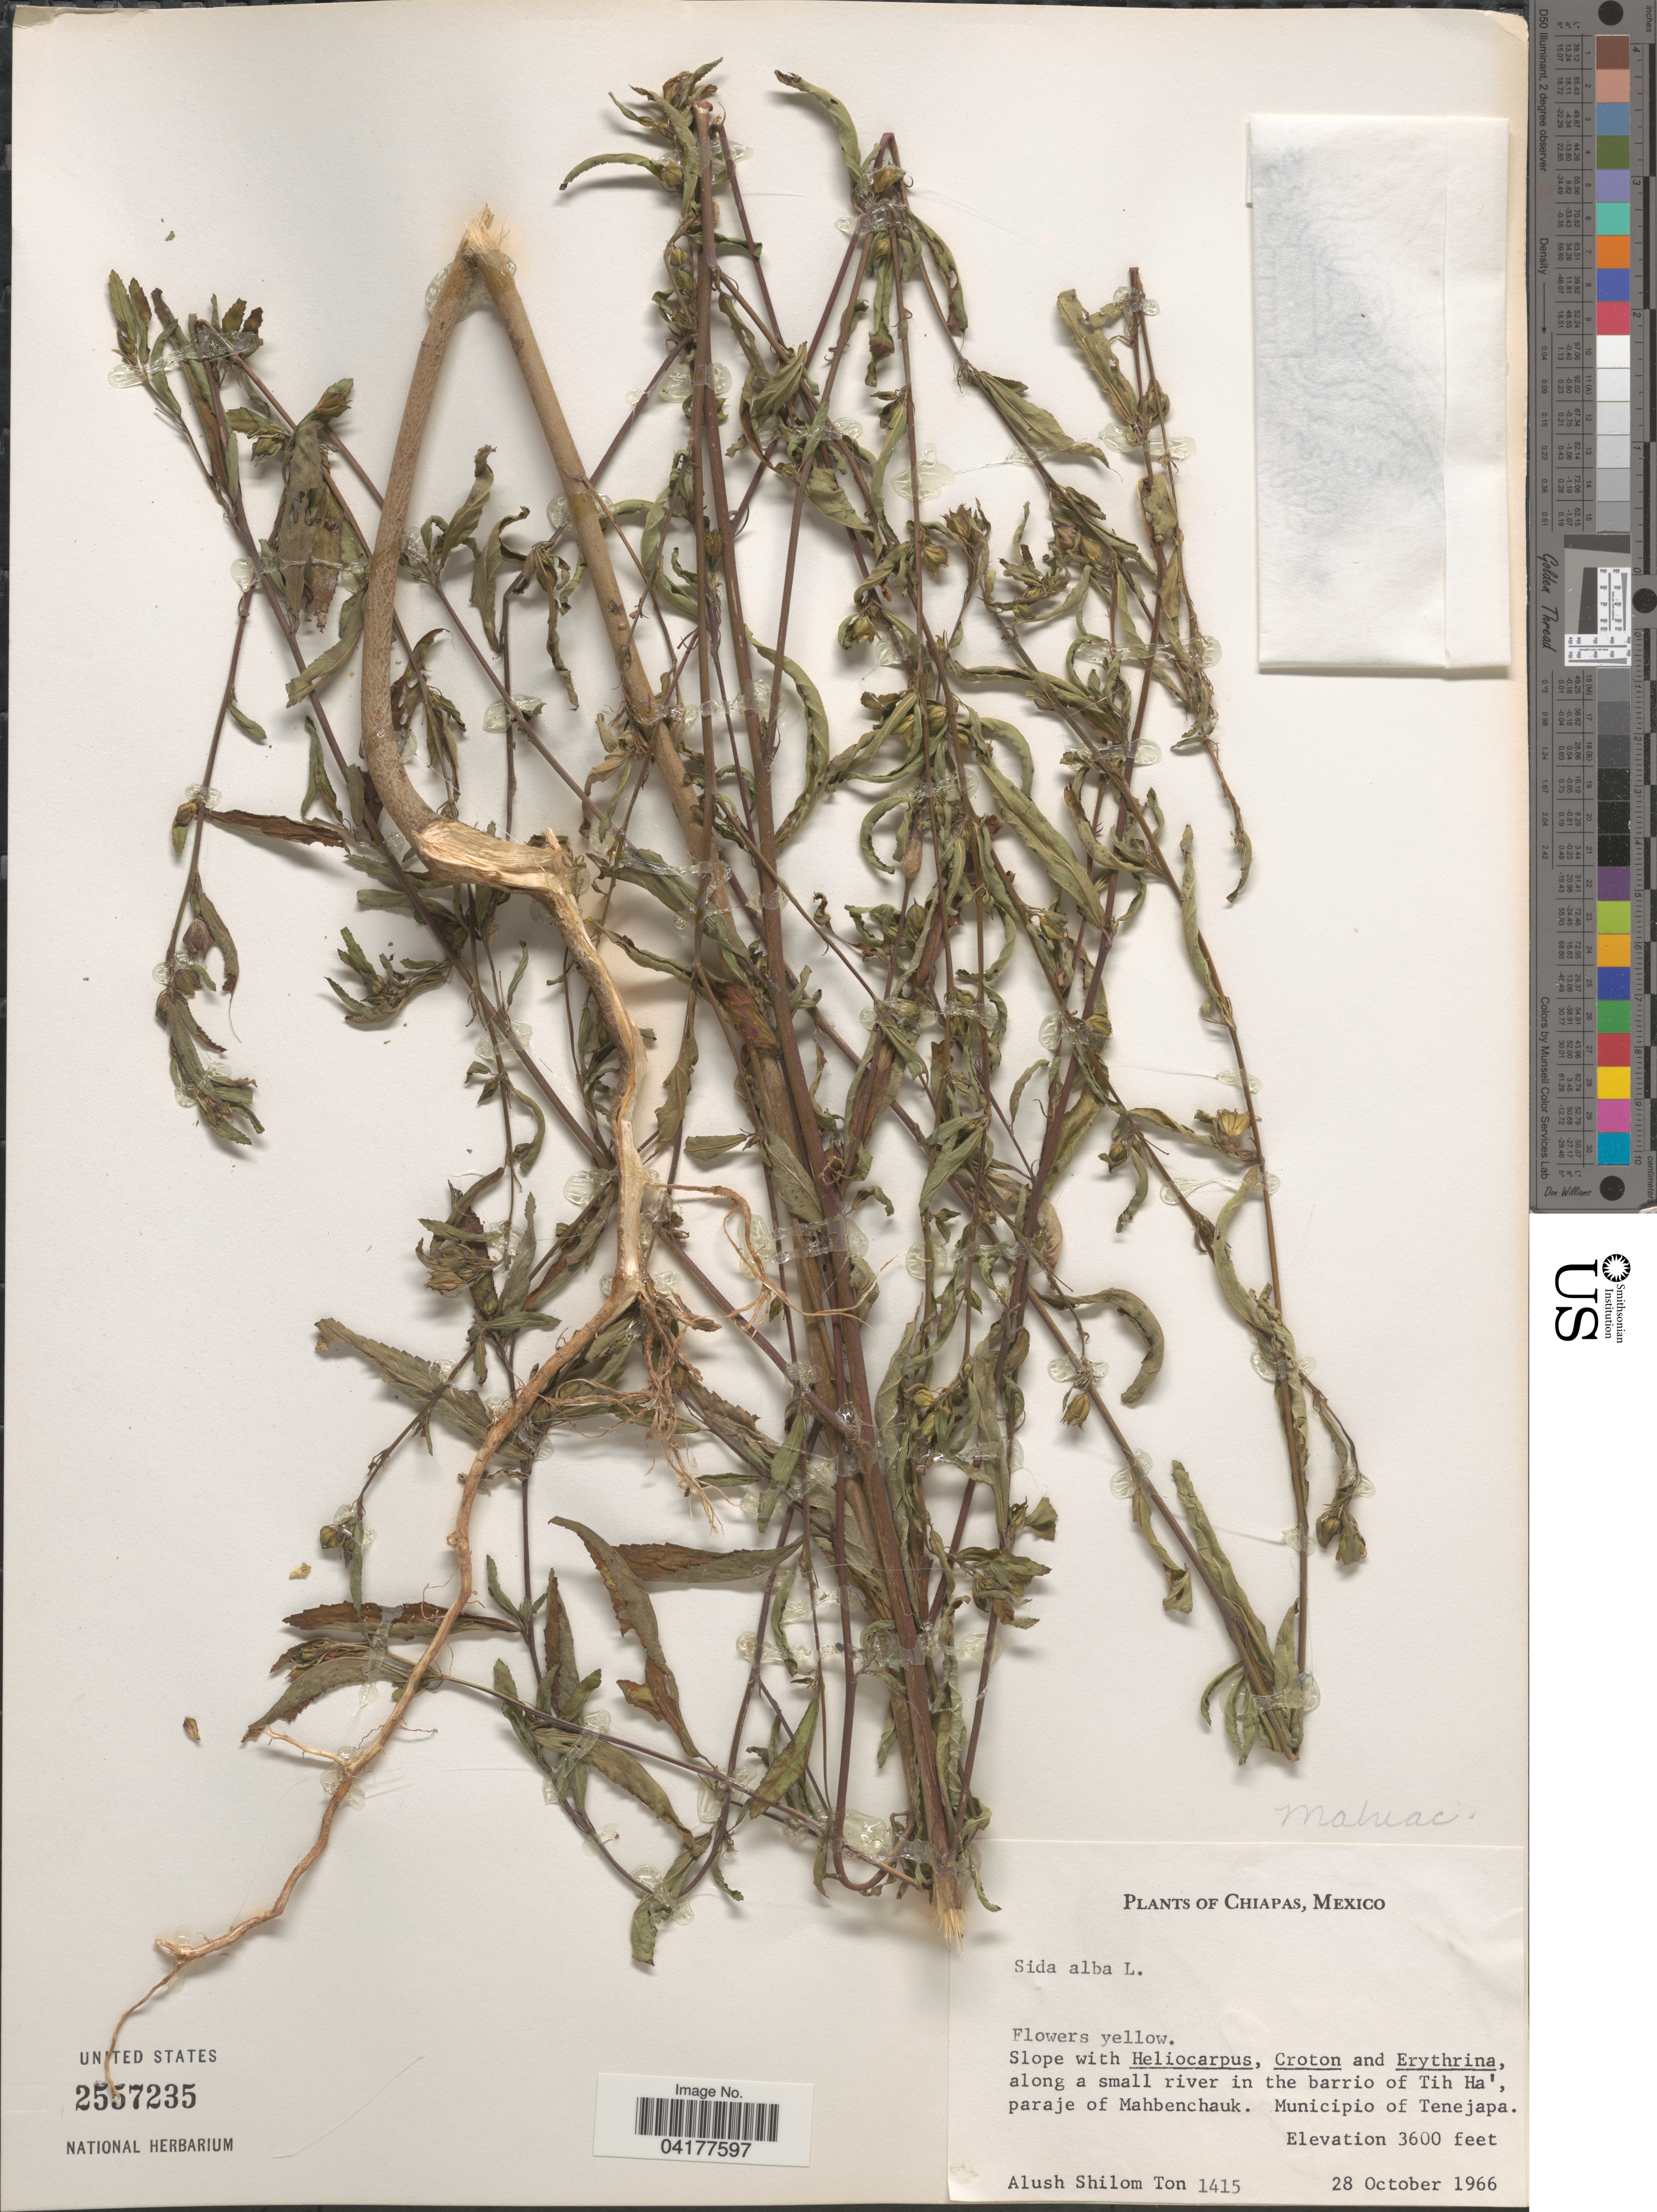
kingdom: Plantae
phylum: Tracheophyta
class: Magnoliopsida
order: Malvales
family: Malvaceae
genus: Sida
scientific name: Sida spinosa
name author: L.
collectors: A. M. Ton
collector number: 1415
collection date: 1966-10-28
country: Mexico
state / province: Chiapas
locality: Along a small river in the barrio of Tih Ha', paraje of Mahlbenchauk. Municipio of Tenejapa.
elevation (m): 1097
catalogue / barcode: US 2557235